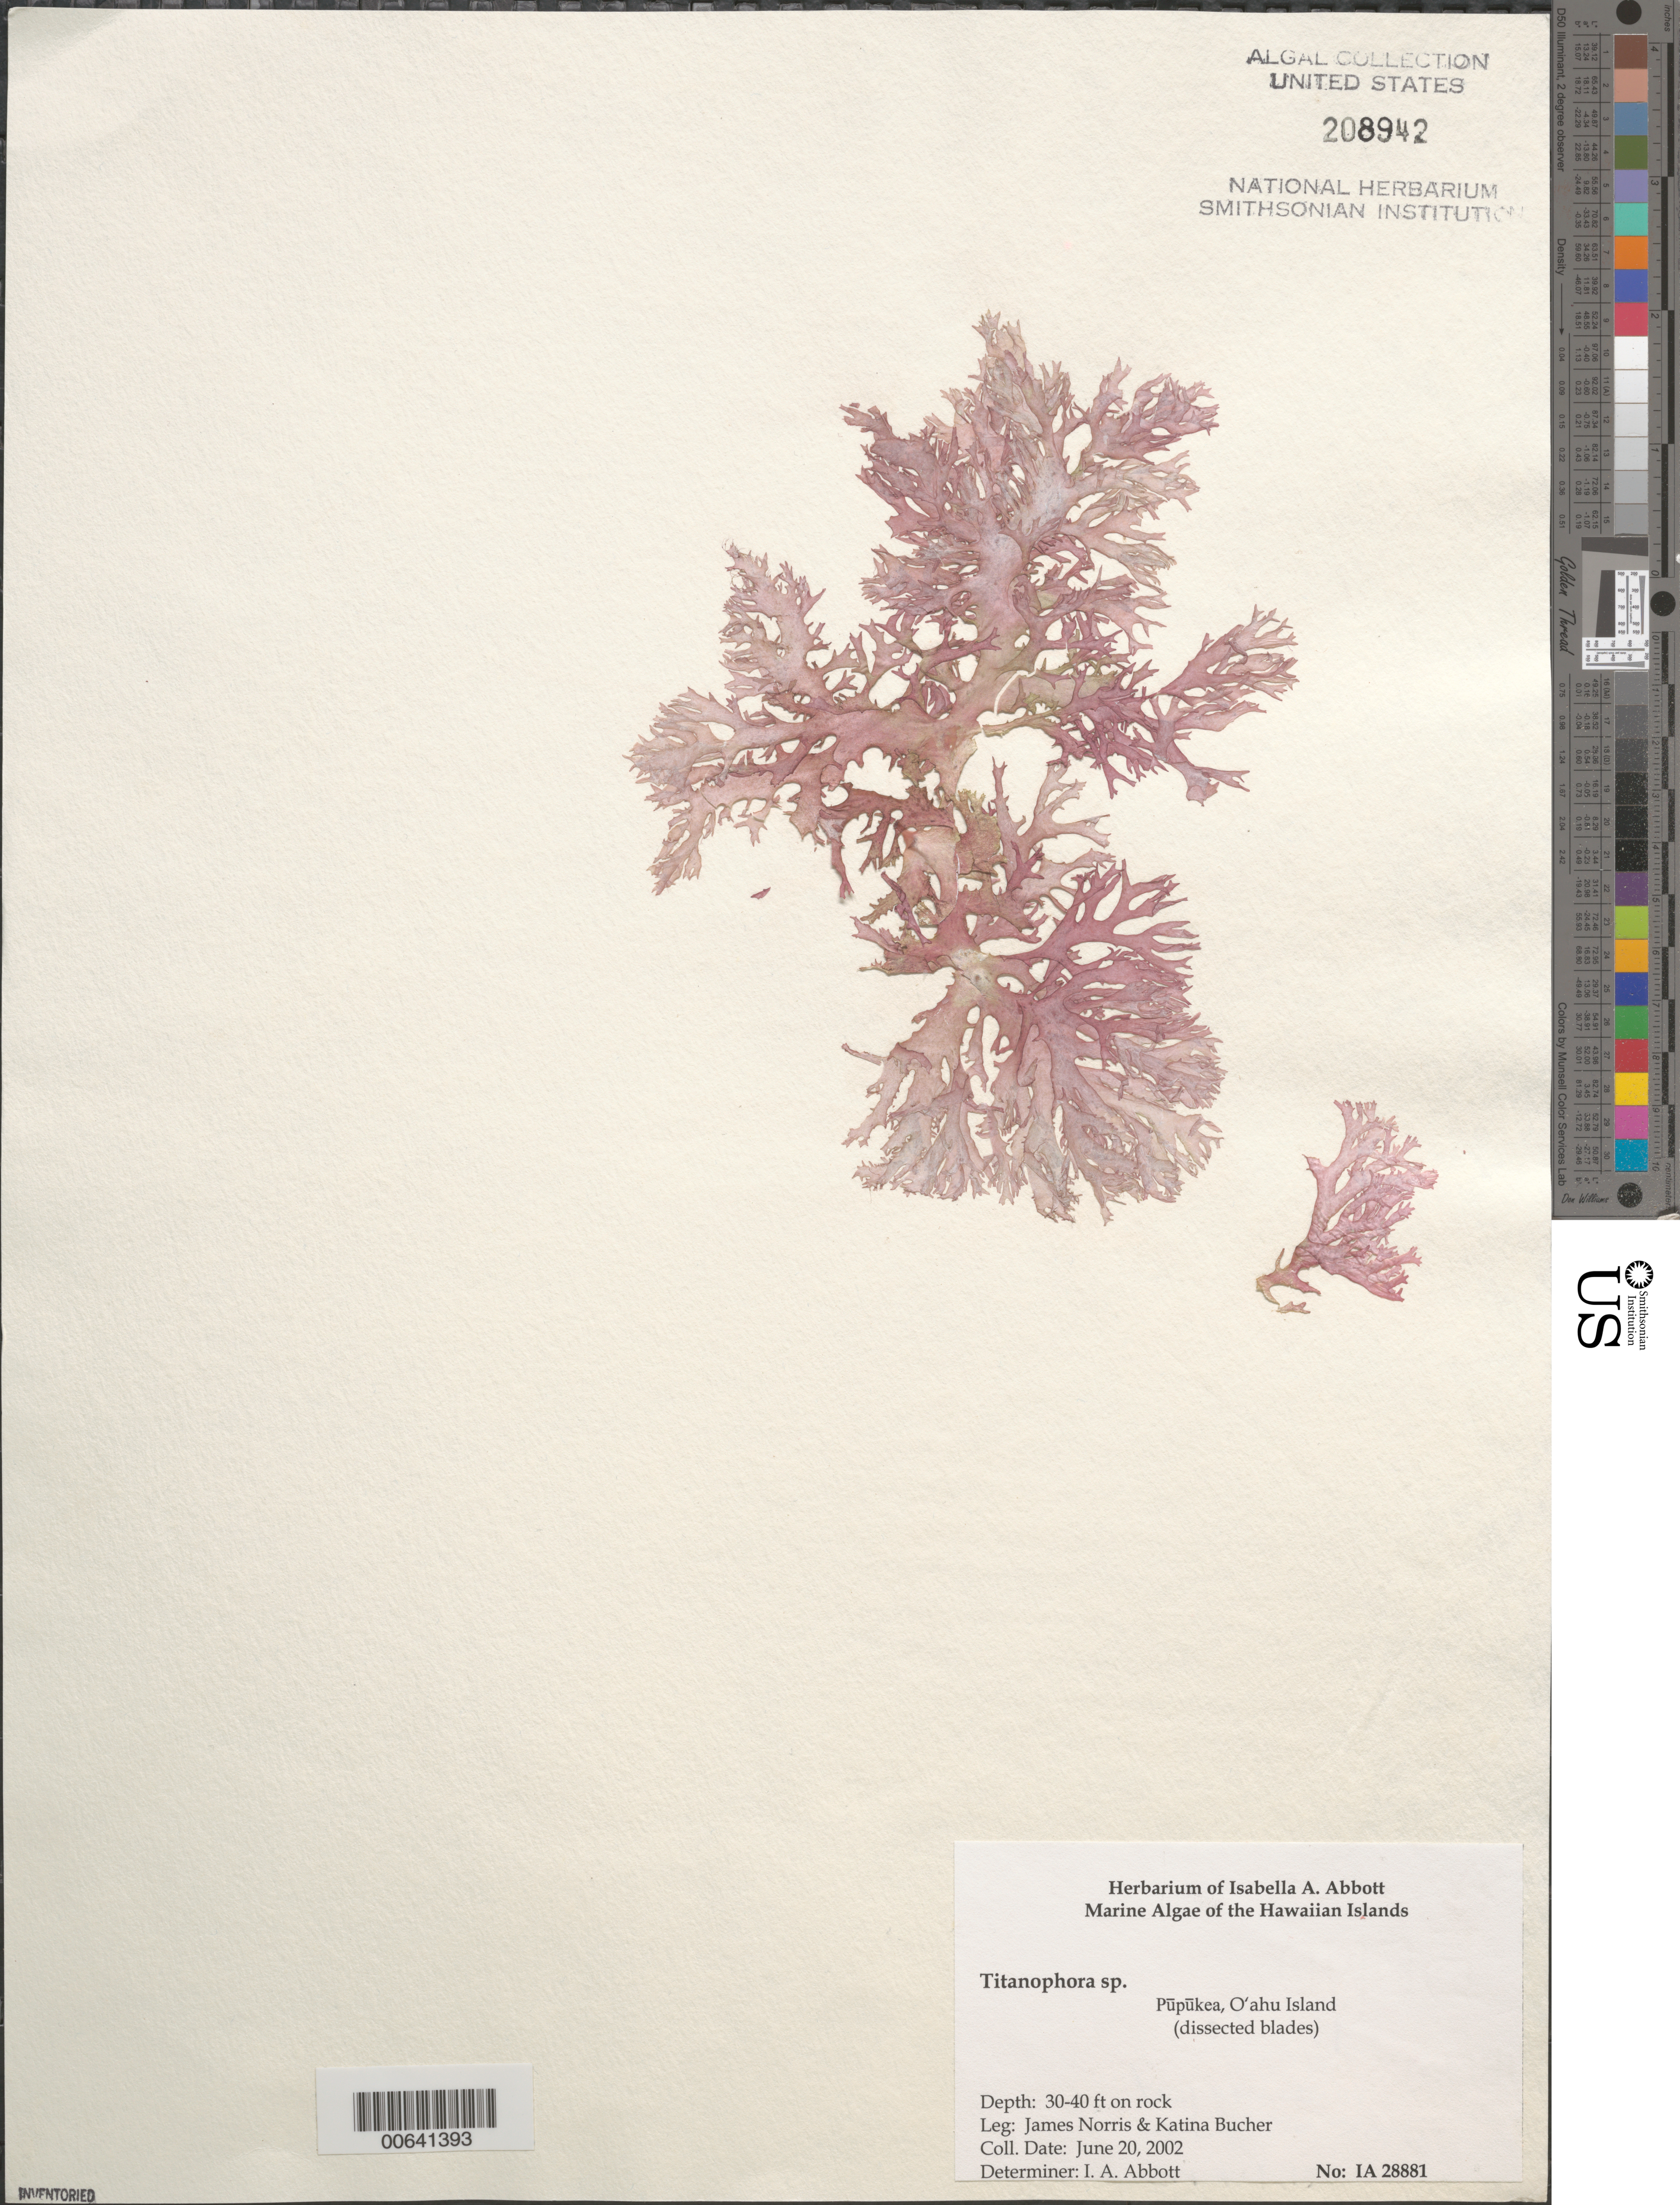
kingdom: Plantae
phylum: Rhodophyta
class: Florideophyceae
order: Nemastomatales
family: Schizymeniaceae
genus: Titanophora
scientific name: Titanophora sp.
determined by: Abbott, Isabella A.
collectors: J. N. Norris & K. E. Bucher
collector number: IAA 28881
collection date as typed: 20 Jun 2002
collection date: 2002-06-20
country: United States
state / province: Hawaii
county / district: Honolulu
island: Oahu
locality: Pupukea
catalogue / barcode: US 208942